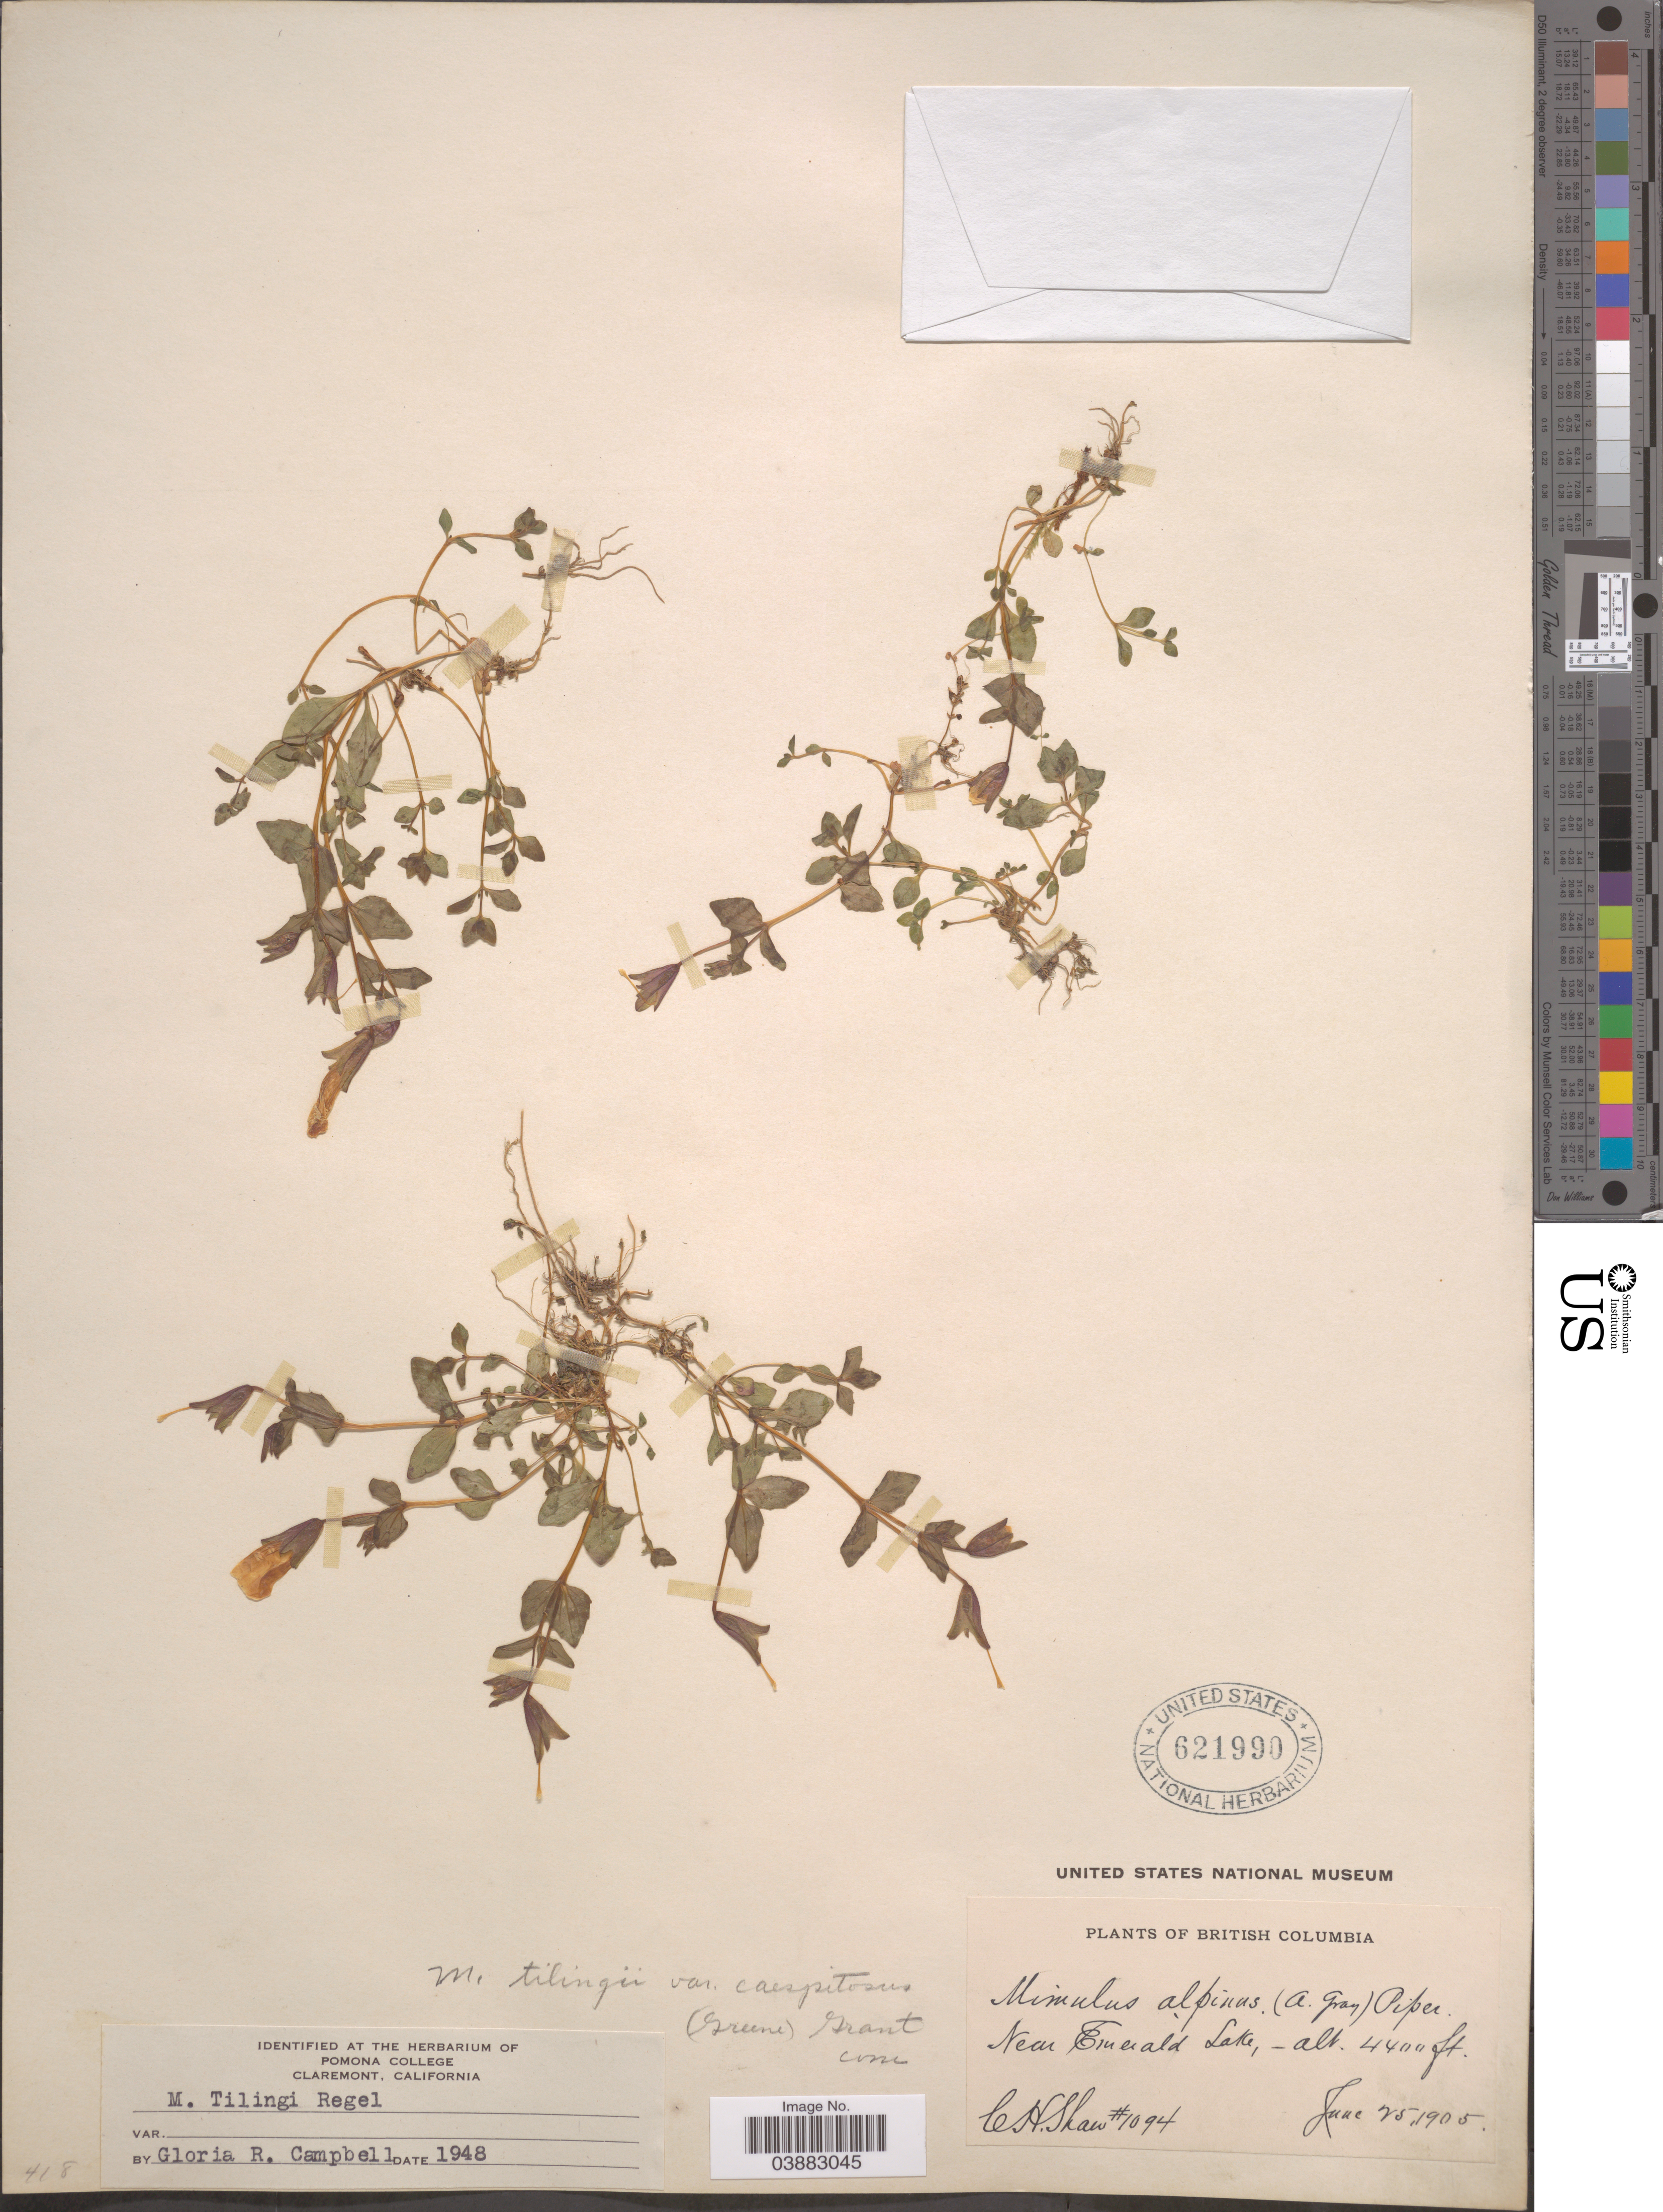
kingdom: Plantae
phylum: Tracheophyta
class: Magnoliopsida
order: Lamiales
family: Phrymaceae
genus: Mimulus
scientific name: Mimulus tilingii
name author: Regel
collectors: C. H. Shaw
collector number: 1094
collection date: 1905-06-25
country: Canada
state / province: British Columbia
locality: Near Emerald Lake.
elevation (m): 1341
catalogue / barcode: US 621990